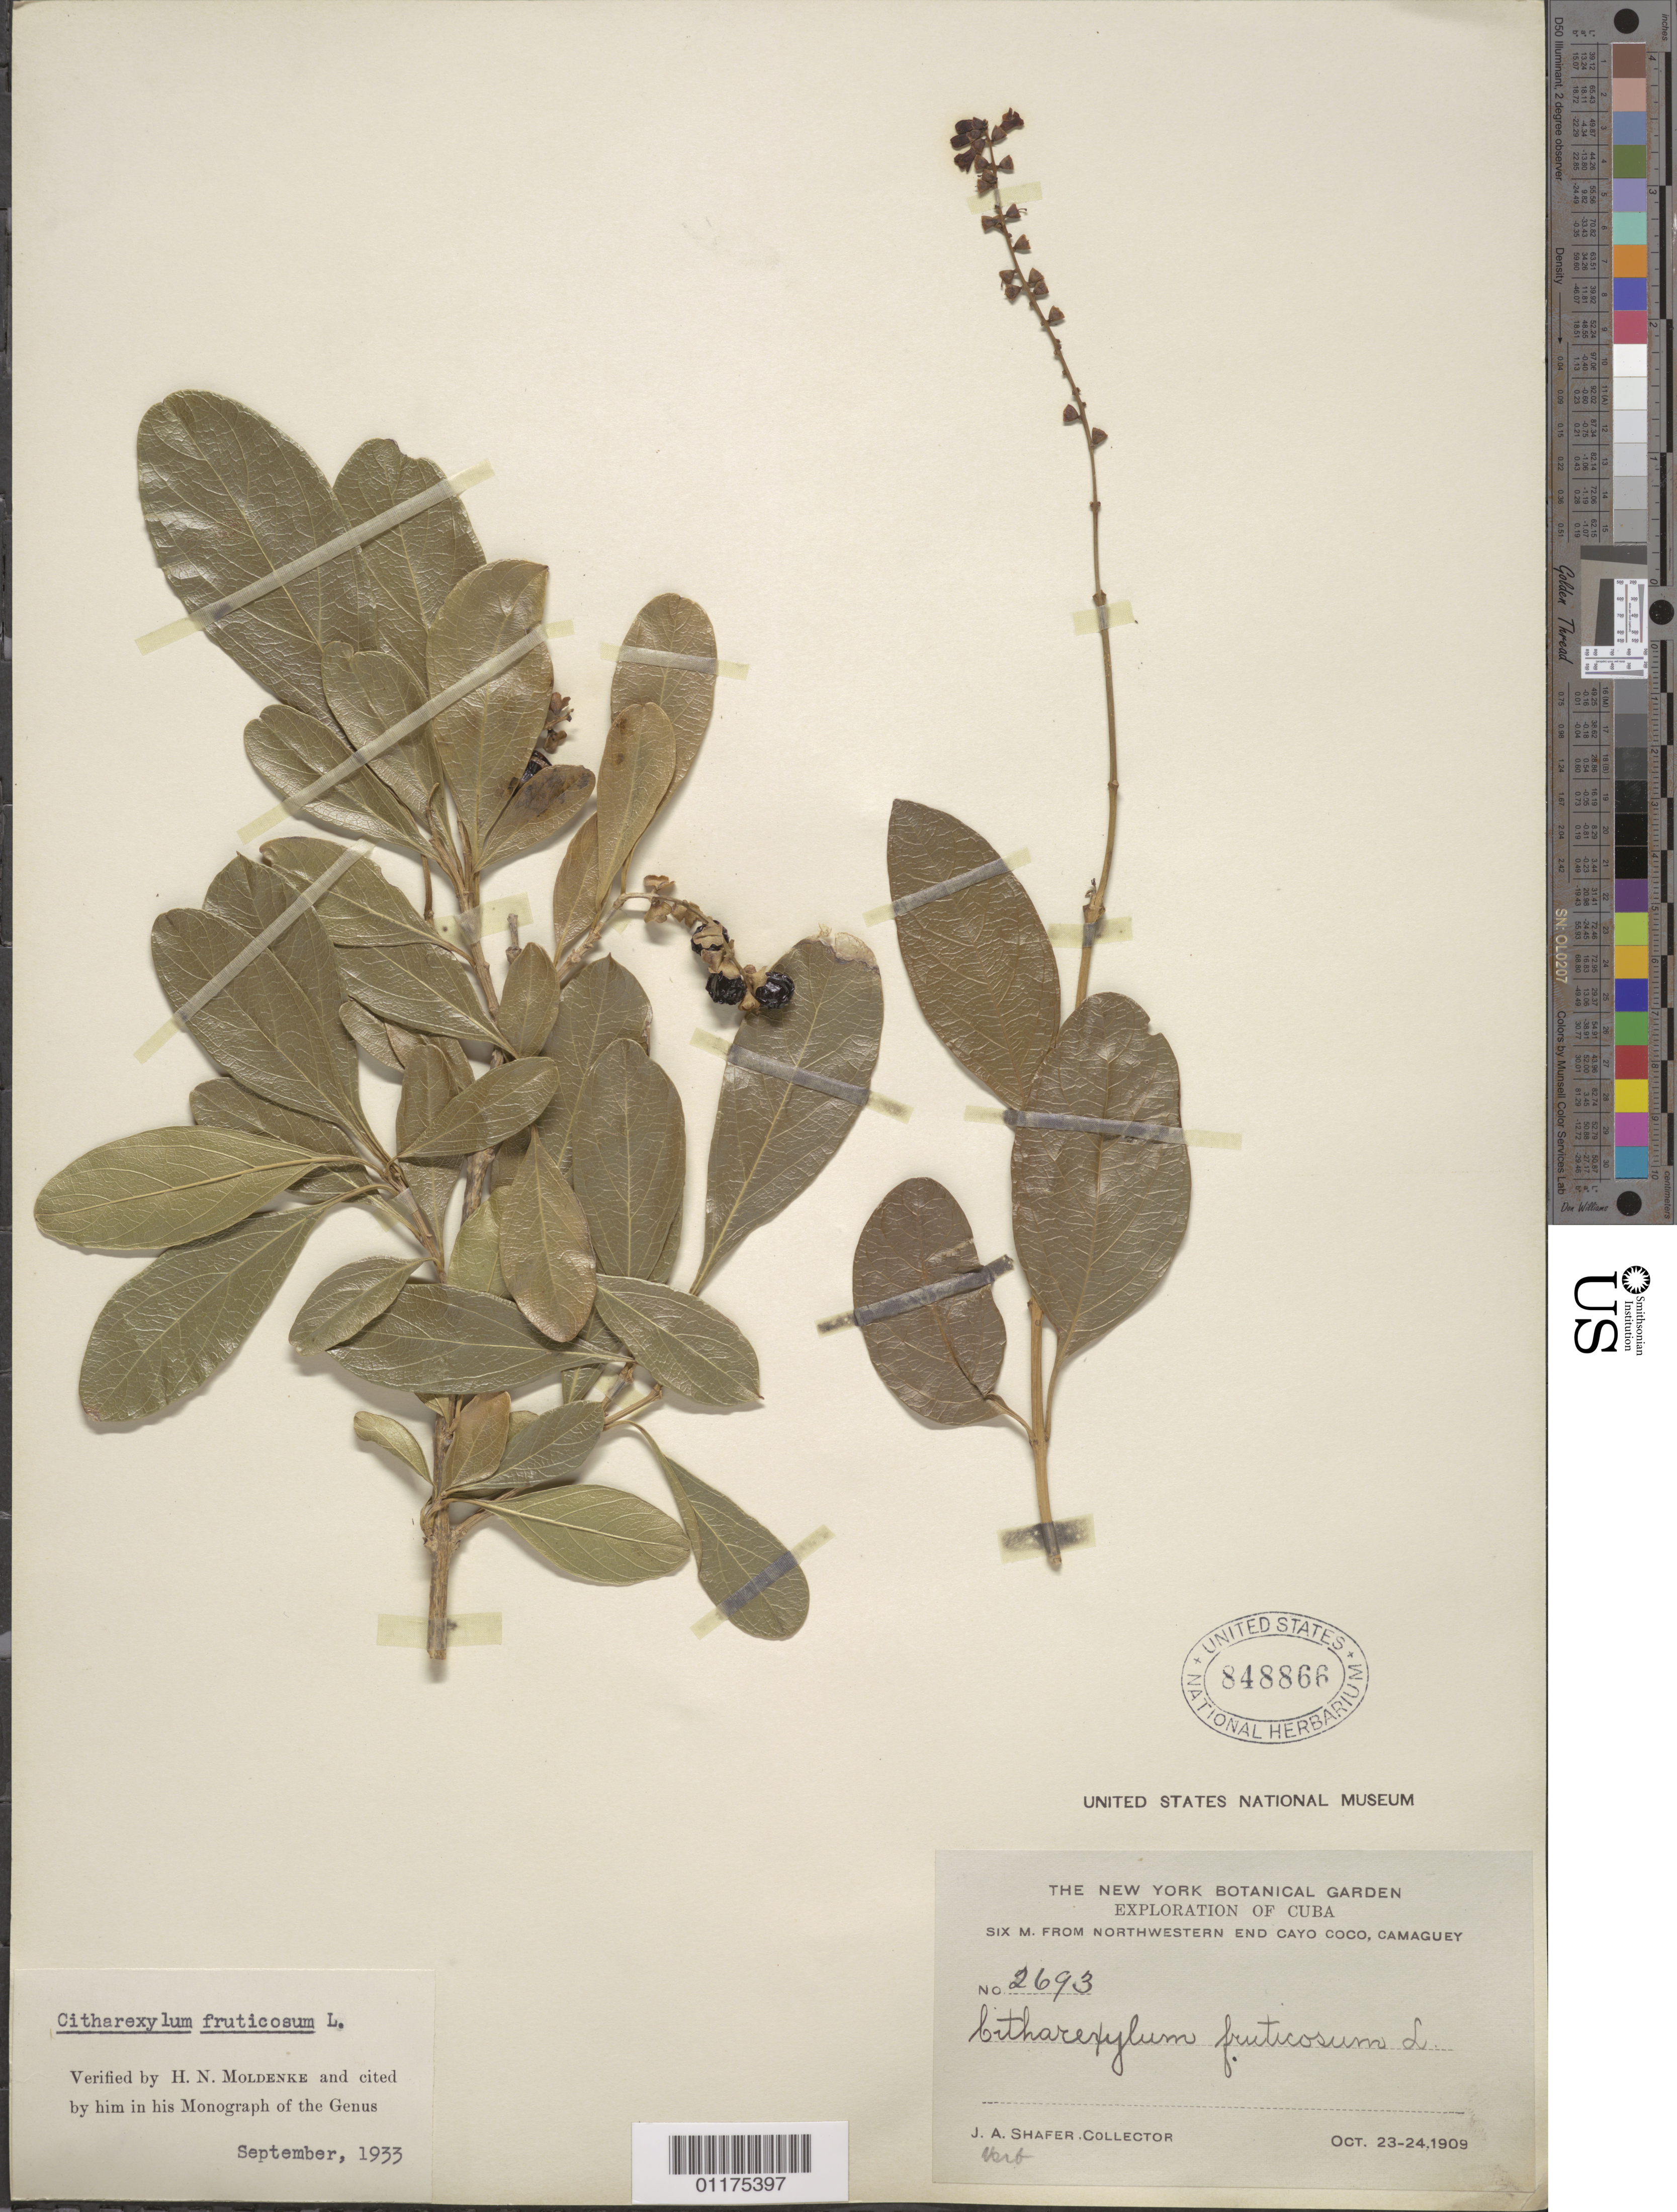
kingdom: Plantae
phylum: Tracheophyta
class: Magnoliopsida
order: Lamiales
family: Verbenaceae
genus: Citharexylum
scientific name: Citharexylum fruticosum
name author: L.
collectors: J. A. Shafer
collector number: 2693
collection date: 1909-10-23/1909-10-24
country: Cuba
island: Cayo Coco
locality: Northwestern end Cayo Coco, Camaguey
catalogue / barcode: US 848866